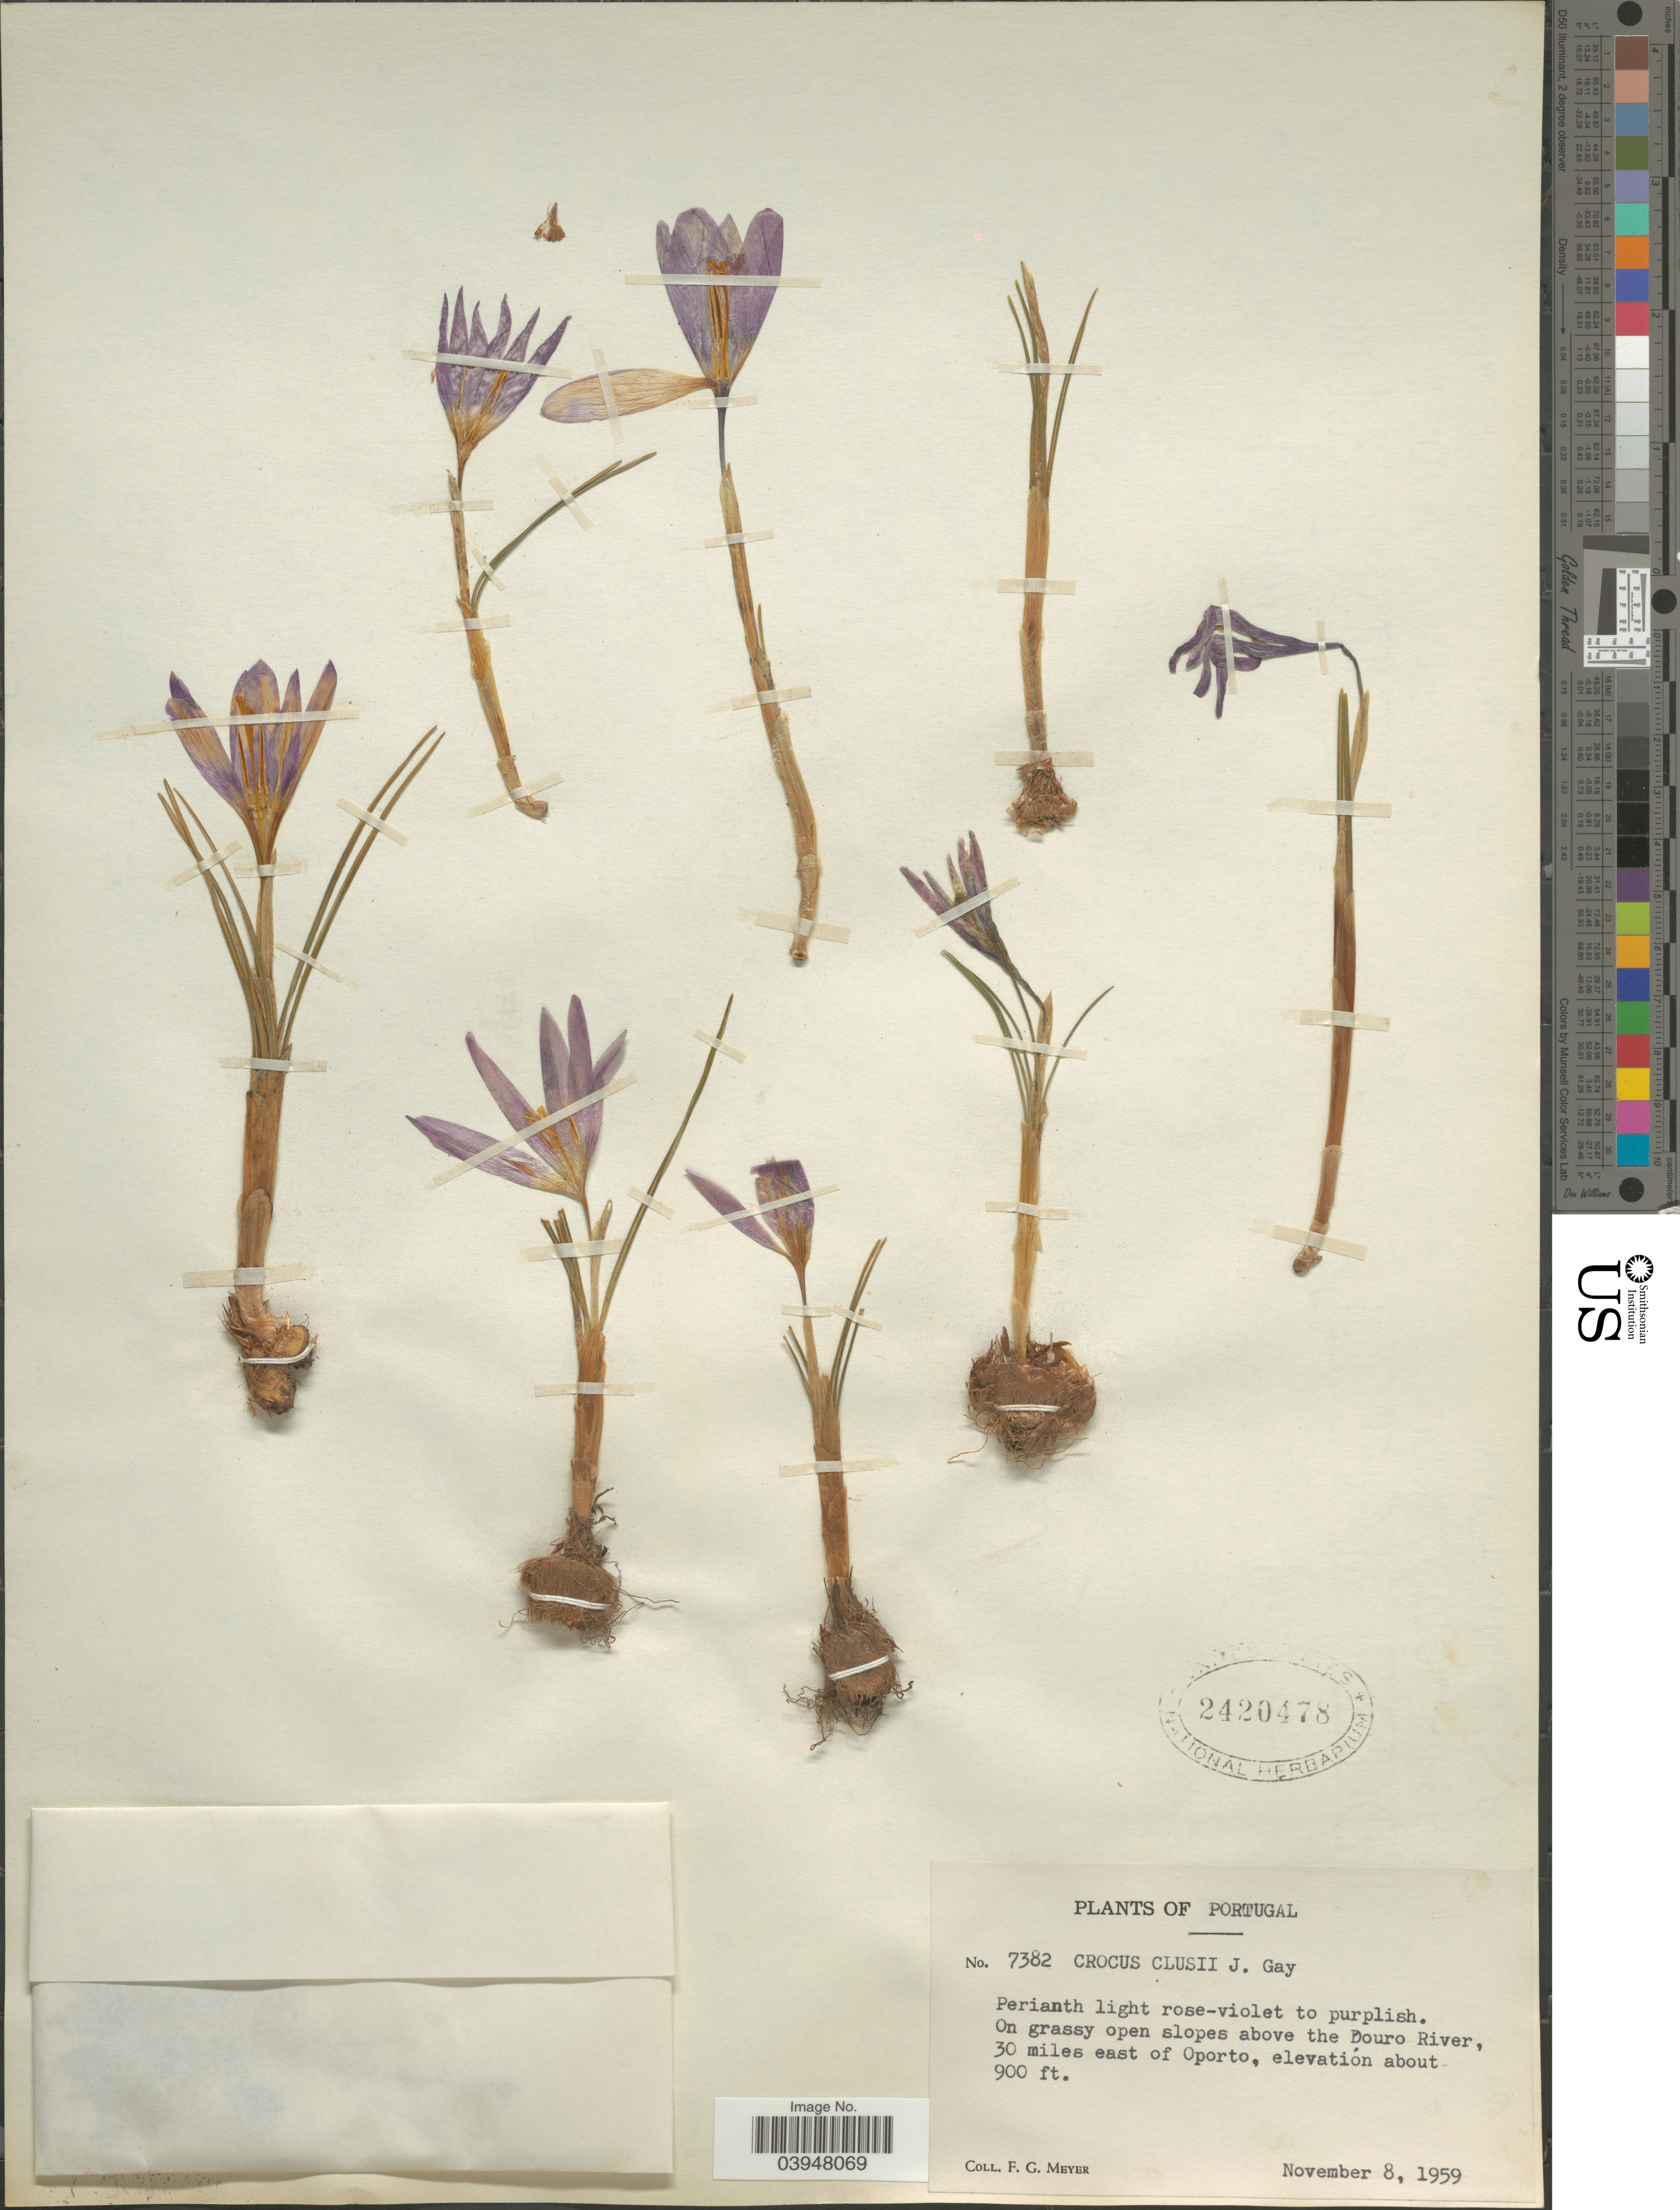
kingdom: Plantae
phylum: Tracheophyta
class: Liliopsida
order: Asparagales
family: Iridaceae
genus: Crocus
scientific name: Crocus clusii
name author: J. Gay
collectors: F. G. Meyer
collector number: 7382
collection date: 1959-11-08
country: Portugal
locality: On grassy open slopes above the Douro River, 30 miles east of Oporto.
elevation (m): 274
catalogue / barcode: US 2420478